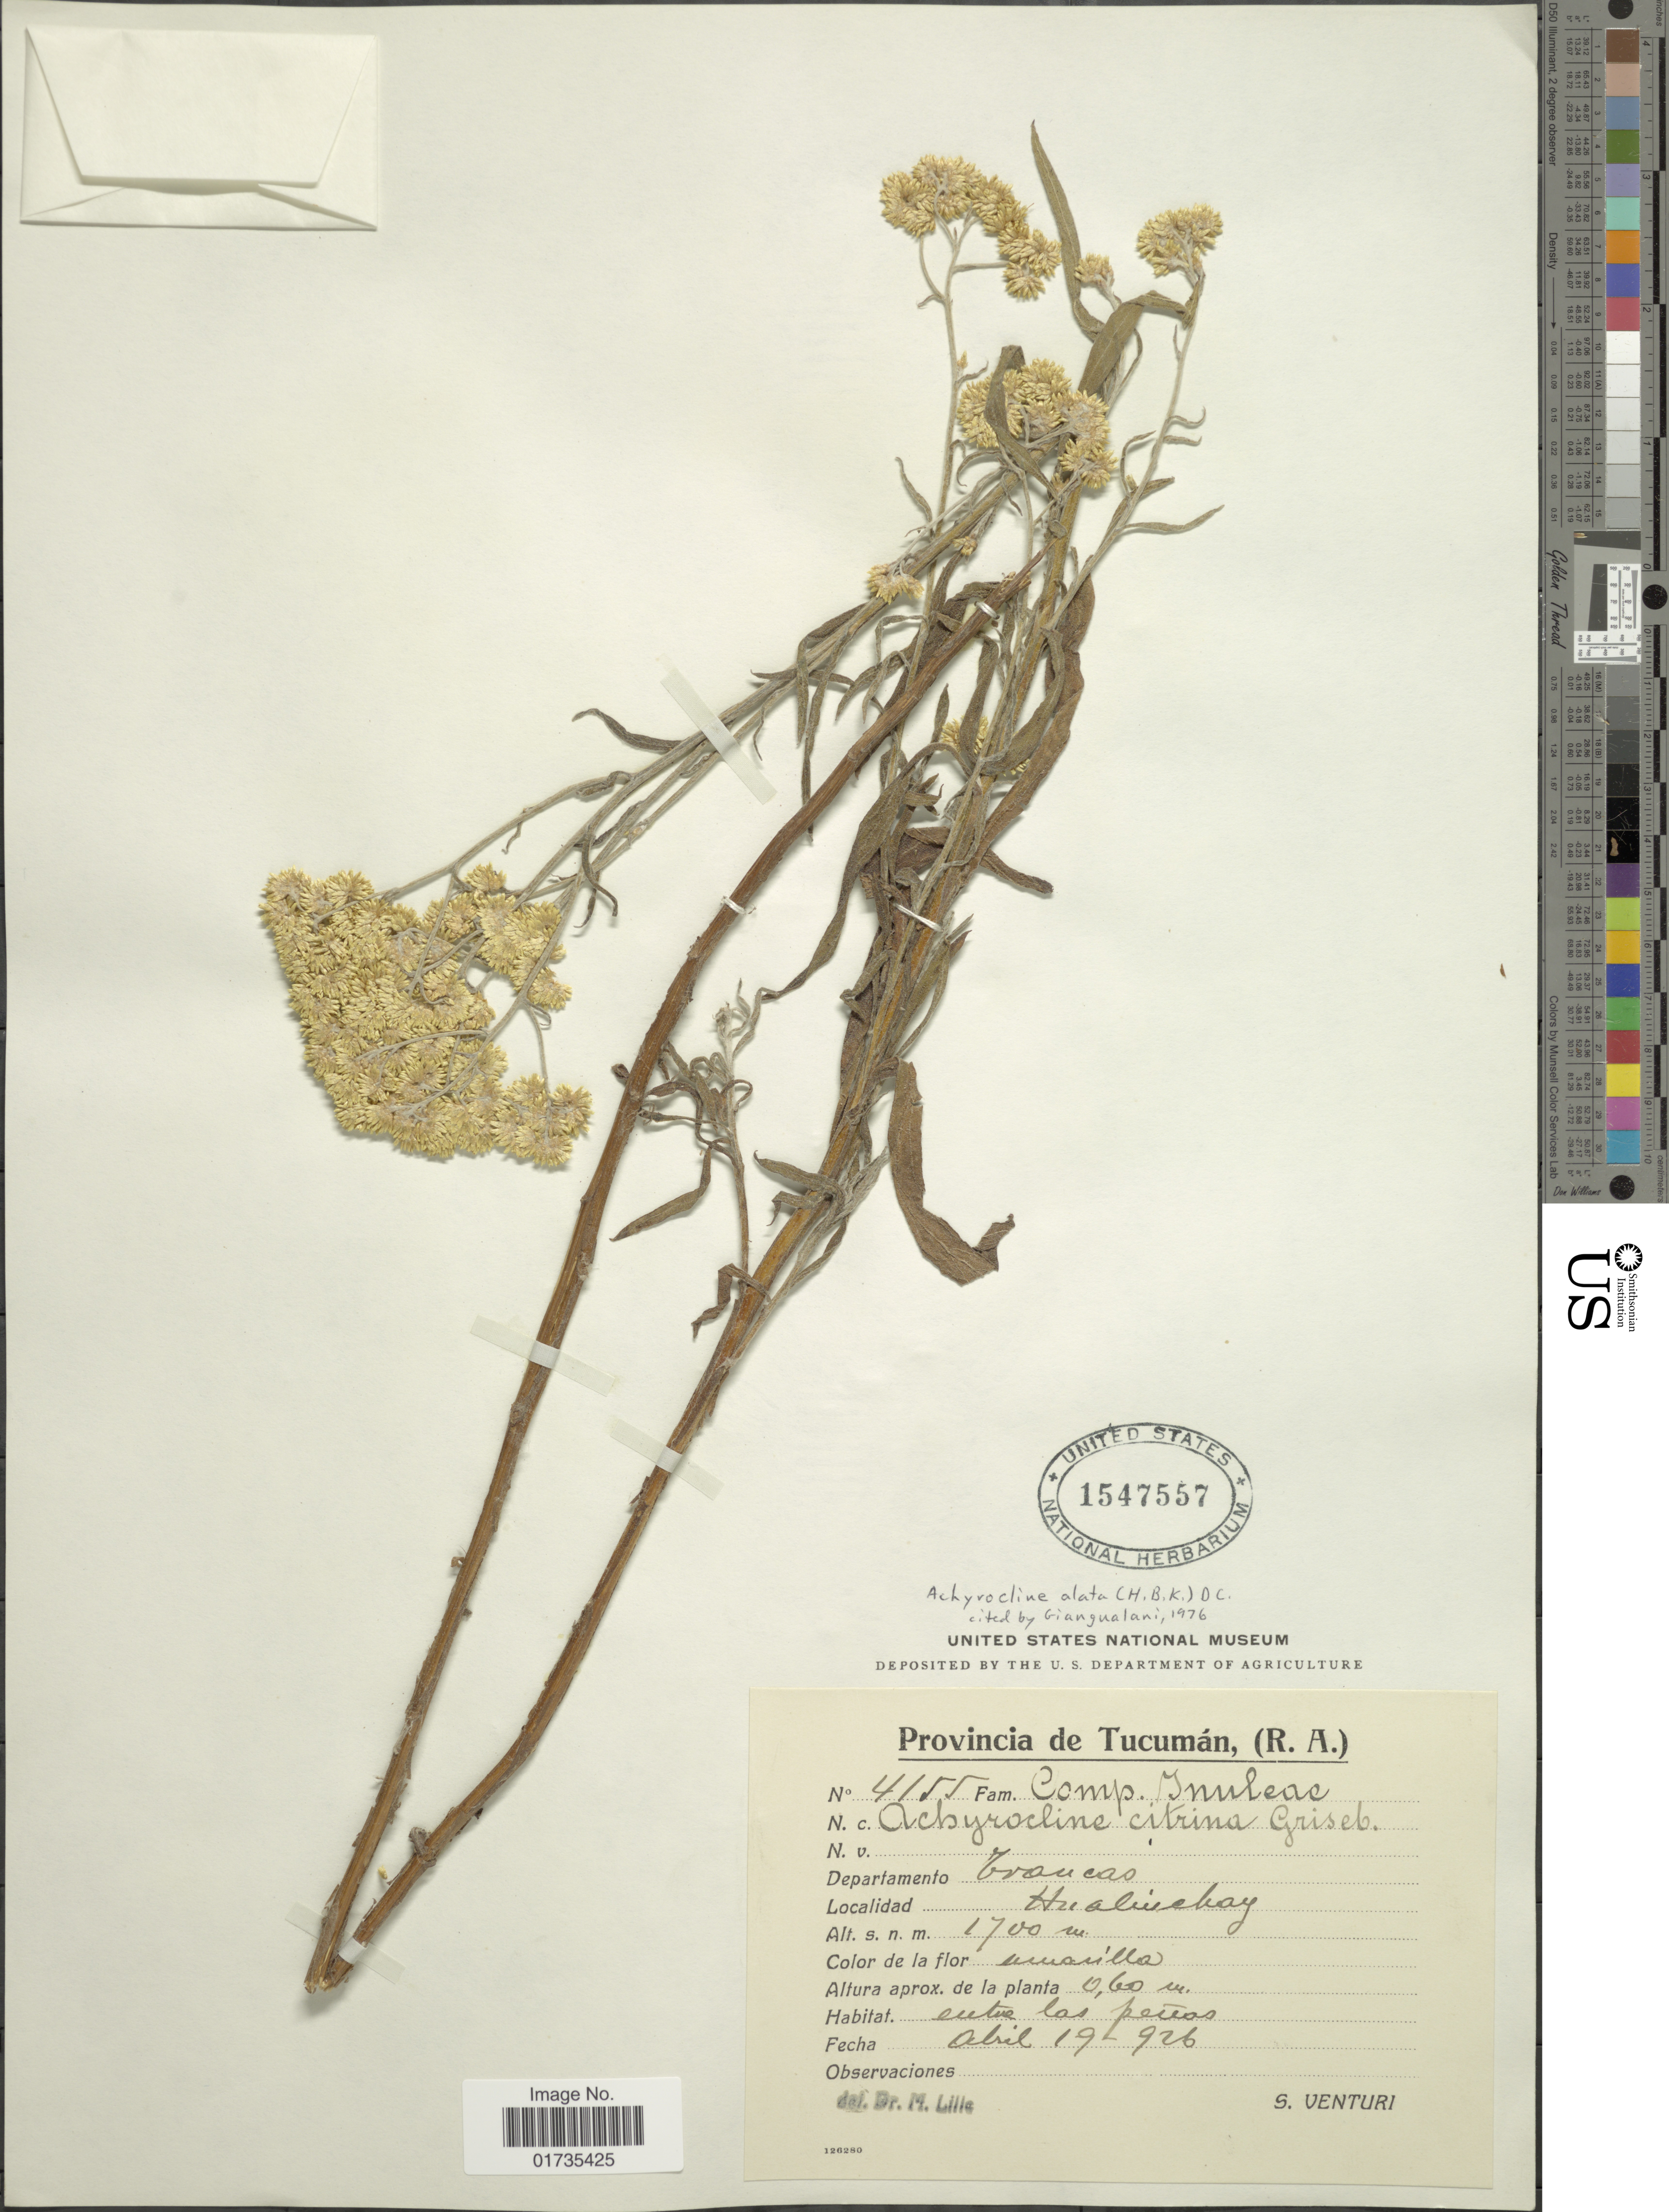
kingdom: Plantae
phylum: Tracheophyta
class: Magnoliopsida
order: Asterales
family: Asteraceae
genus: Achyrocline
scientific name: Achyrocline alata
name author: (Kunth) DC.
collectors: S. Venturi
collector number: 4155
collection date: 1926-04-19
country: Argentina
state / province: Tucuman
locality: Provincia de Tucuman (R. A.). Departamento Croucas, Hualuichay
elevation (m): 1700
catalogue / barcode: US 1547557